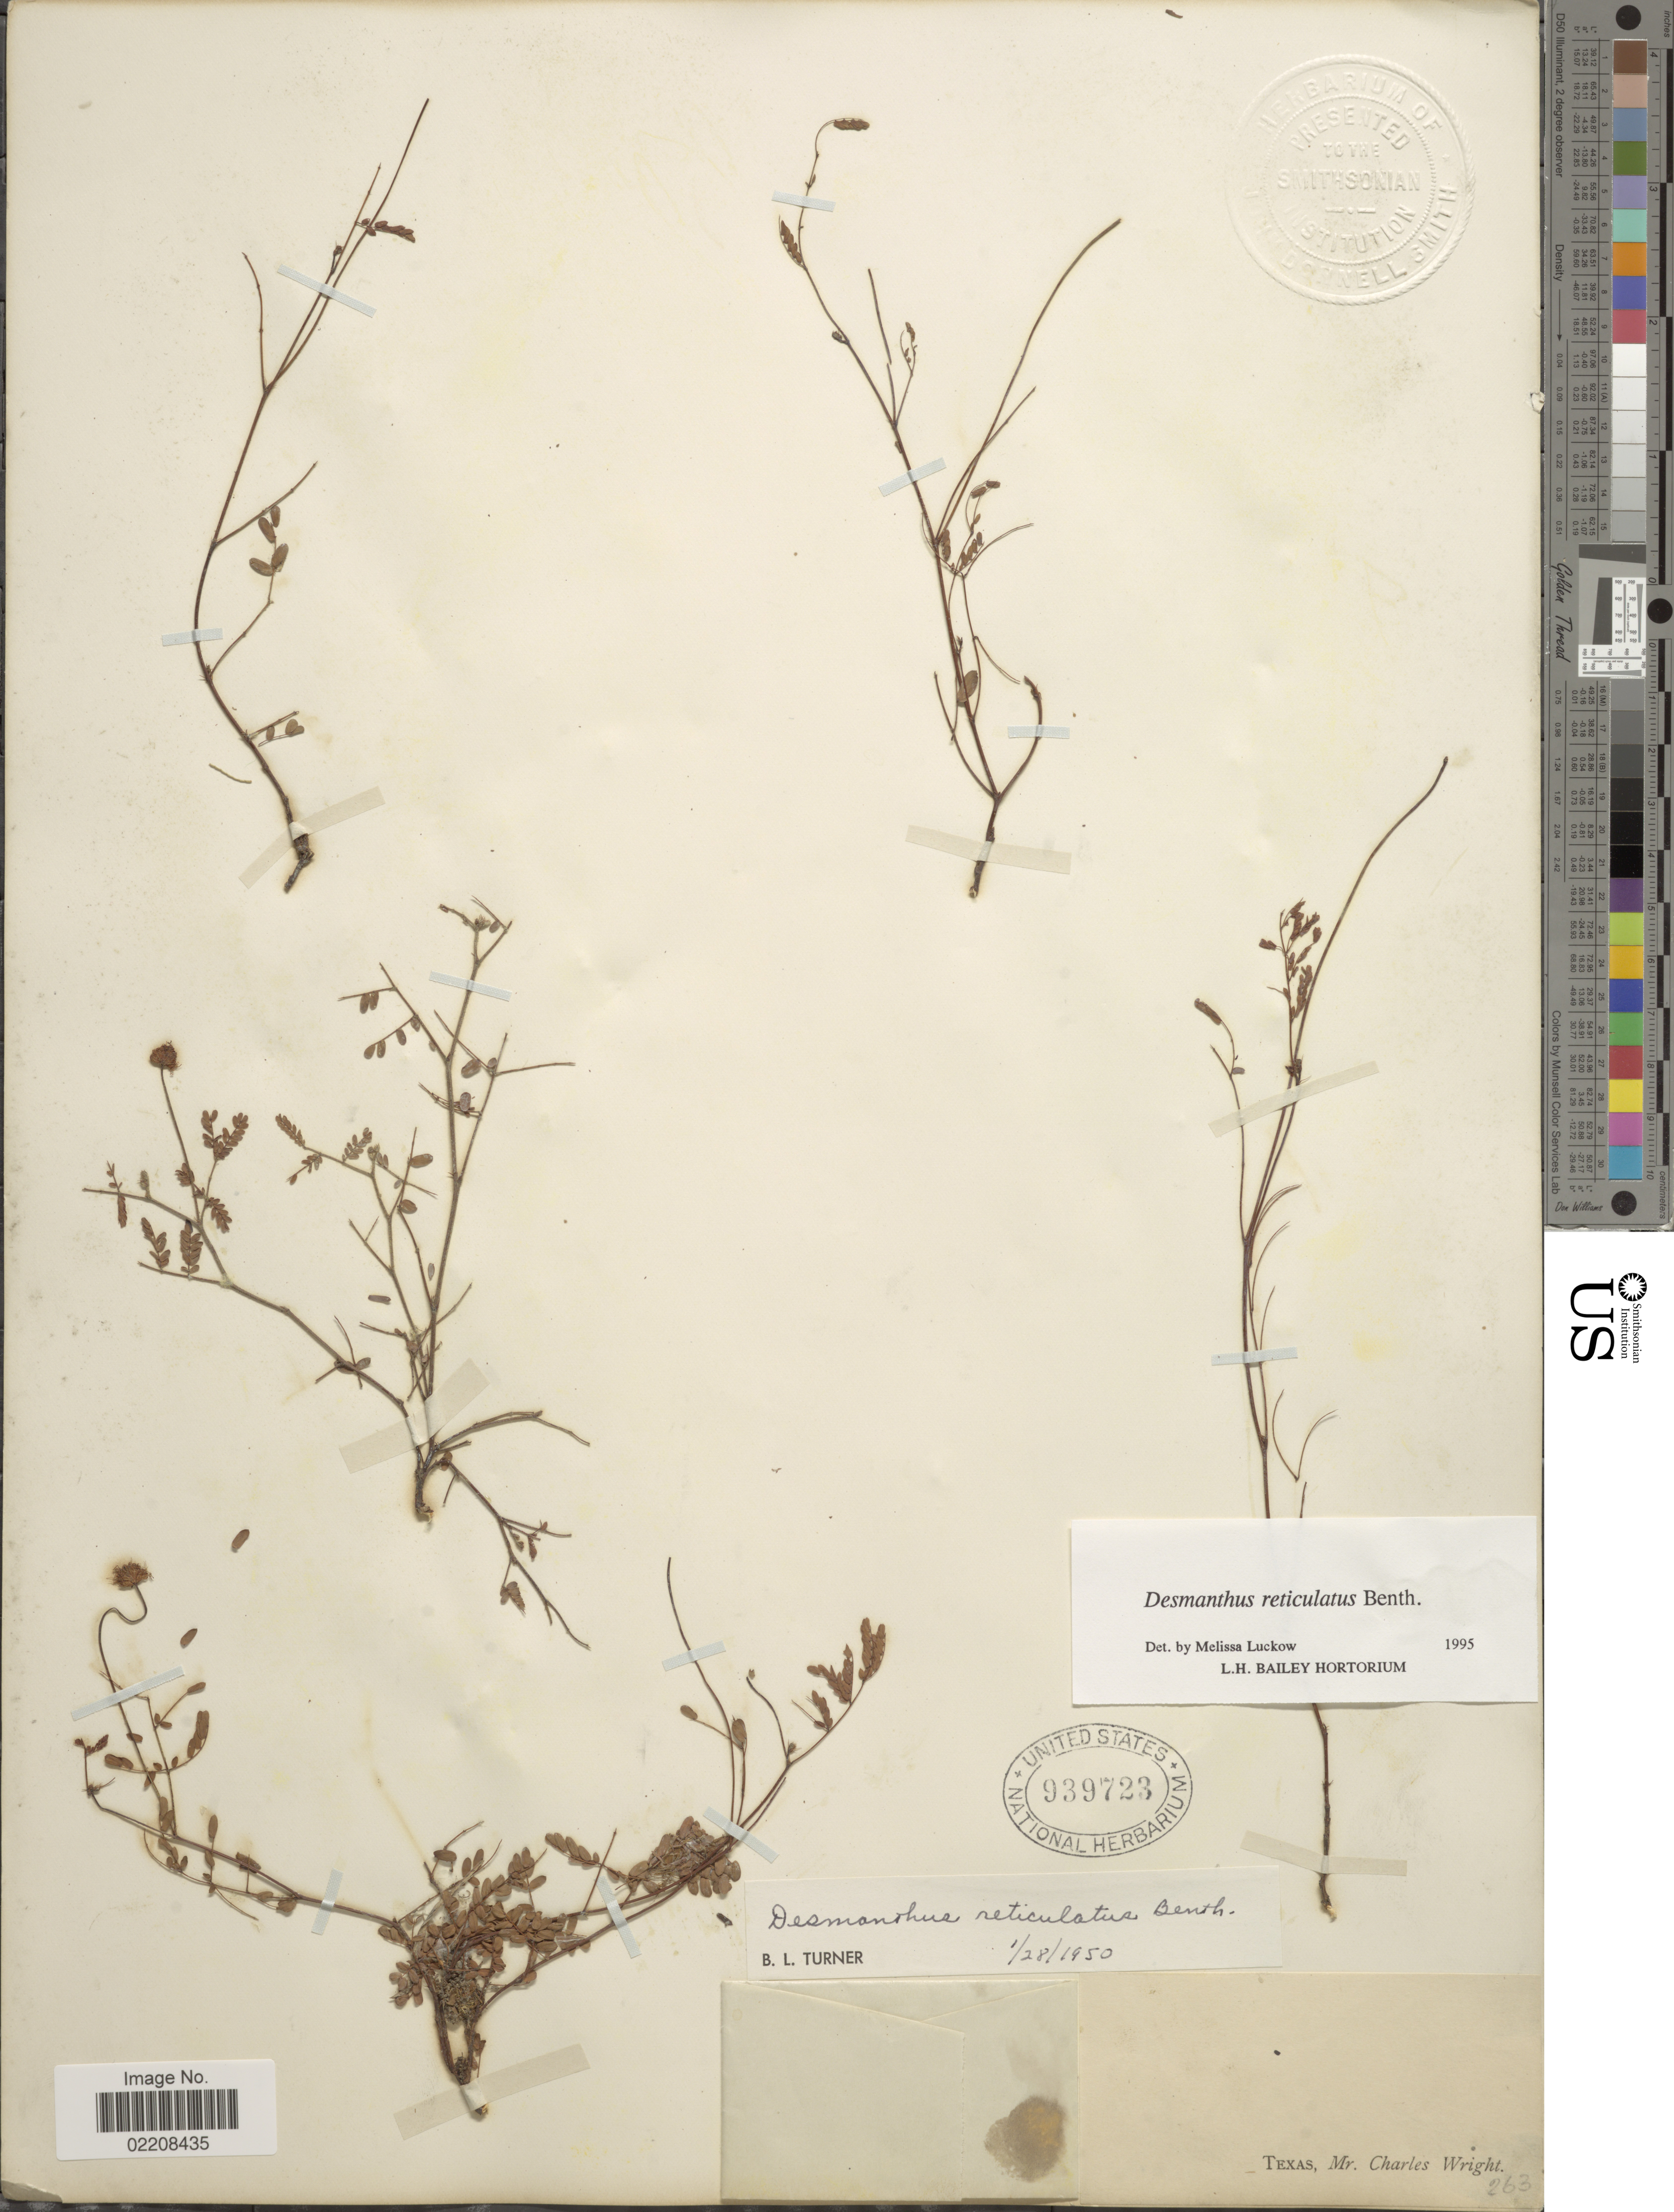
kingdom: Plantae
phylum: Tracheophyta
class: Magnoliopsida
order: Fabales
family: Fabaceae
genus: Desmanthus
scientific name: Desmanthus reticulatus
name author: Benth.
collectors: C. Wright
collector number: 263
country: United States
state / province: Texas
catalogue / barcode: US 939723